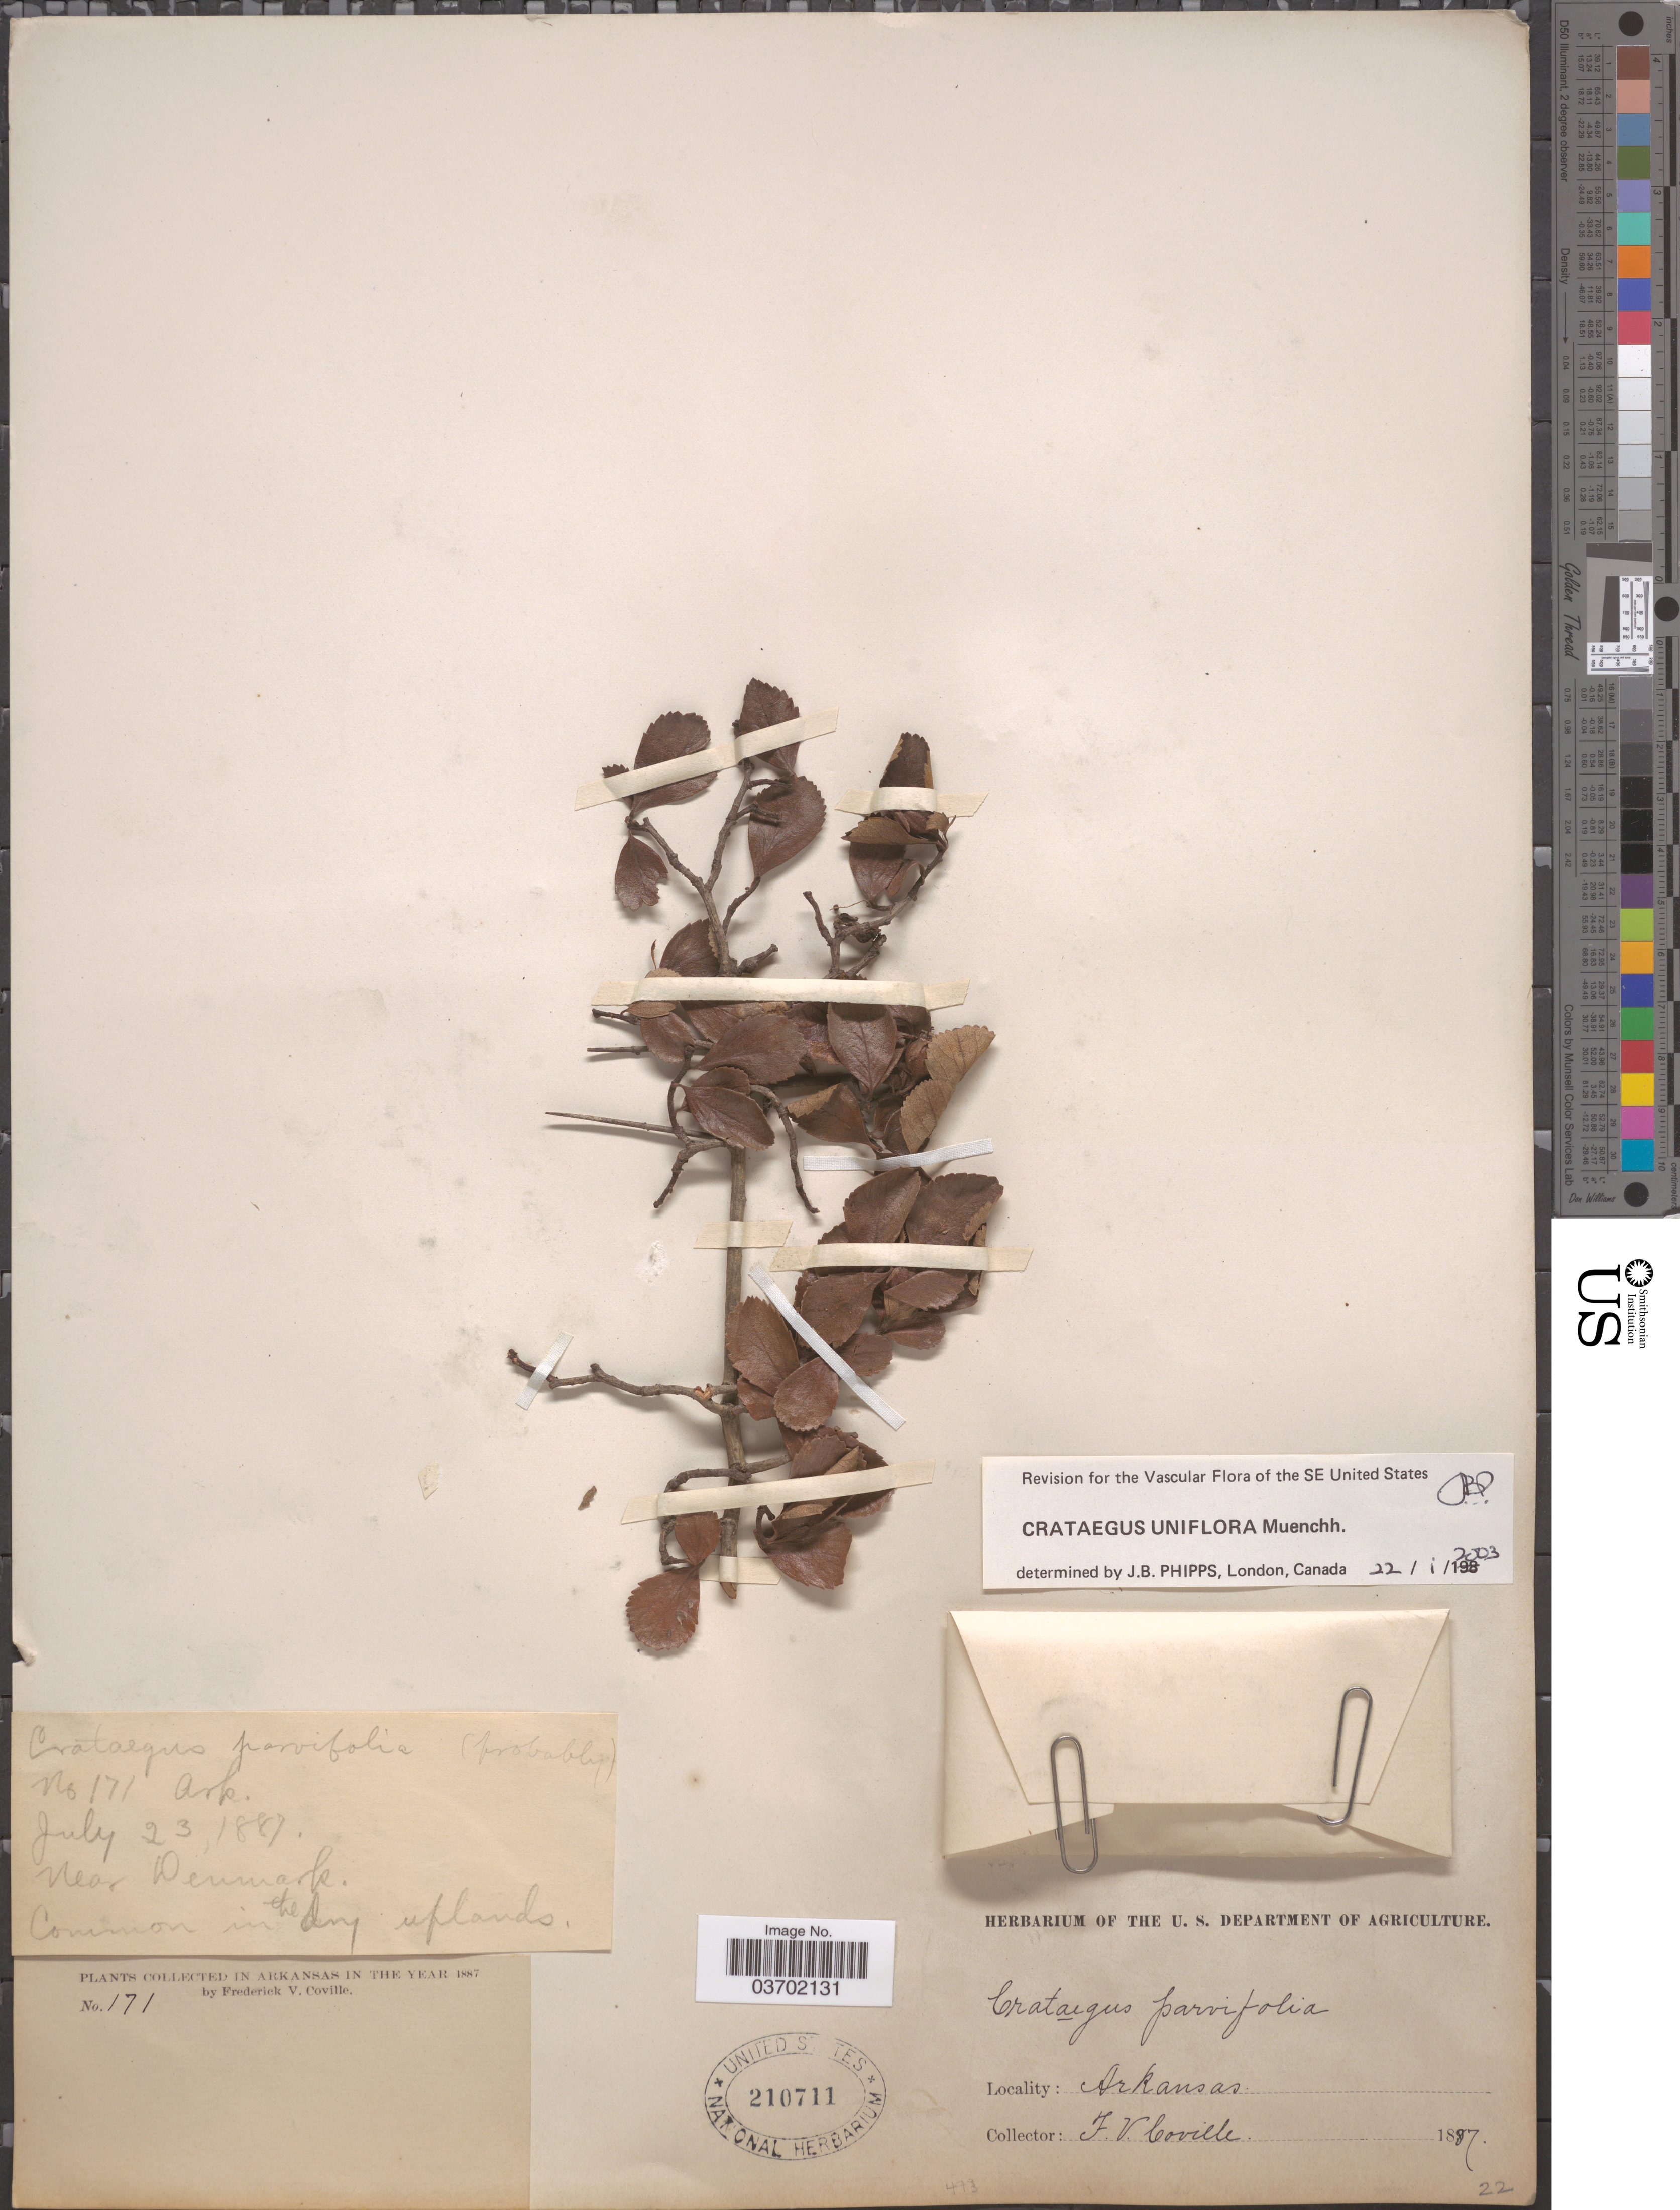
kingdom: Plantae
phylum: Tracheophyta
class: Magnoliopsida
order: Rosales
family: Rosaceae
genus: Crataegus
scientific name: Crataegus uniflora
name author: Münchh.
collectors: F. V. Coville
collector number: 171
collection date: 1887-07-23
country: United States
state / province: Arkansas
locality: Near Denmark.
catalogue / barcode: US 210711